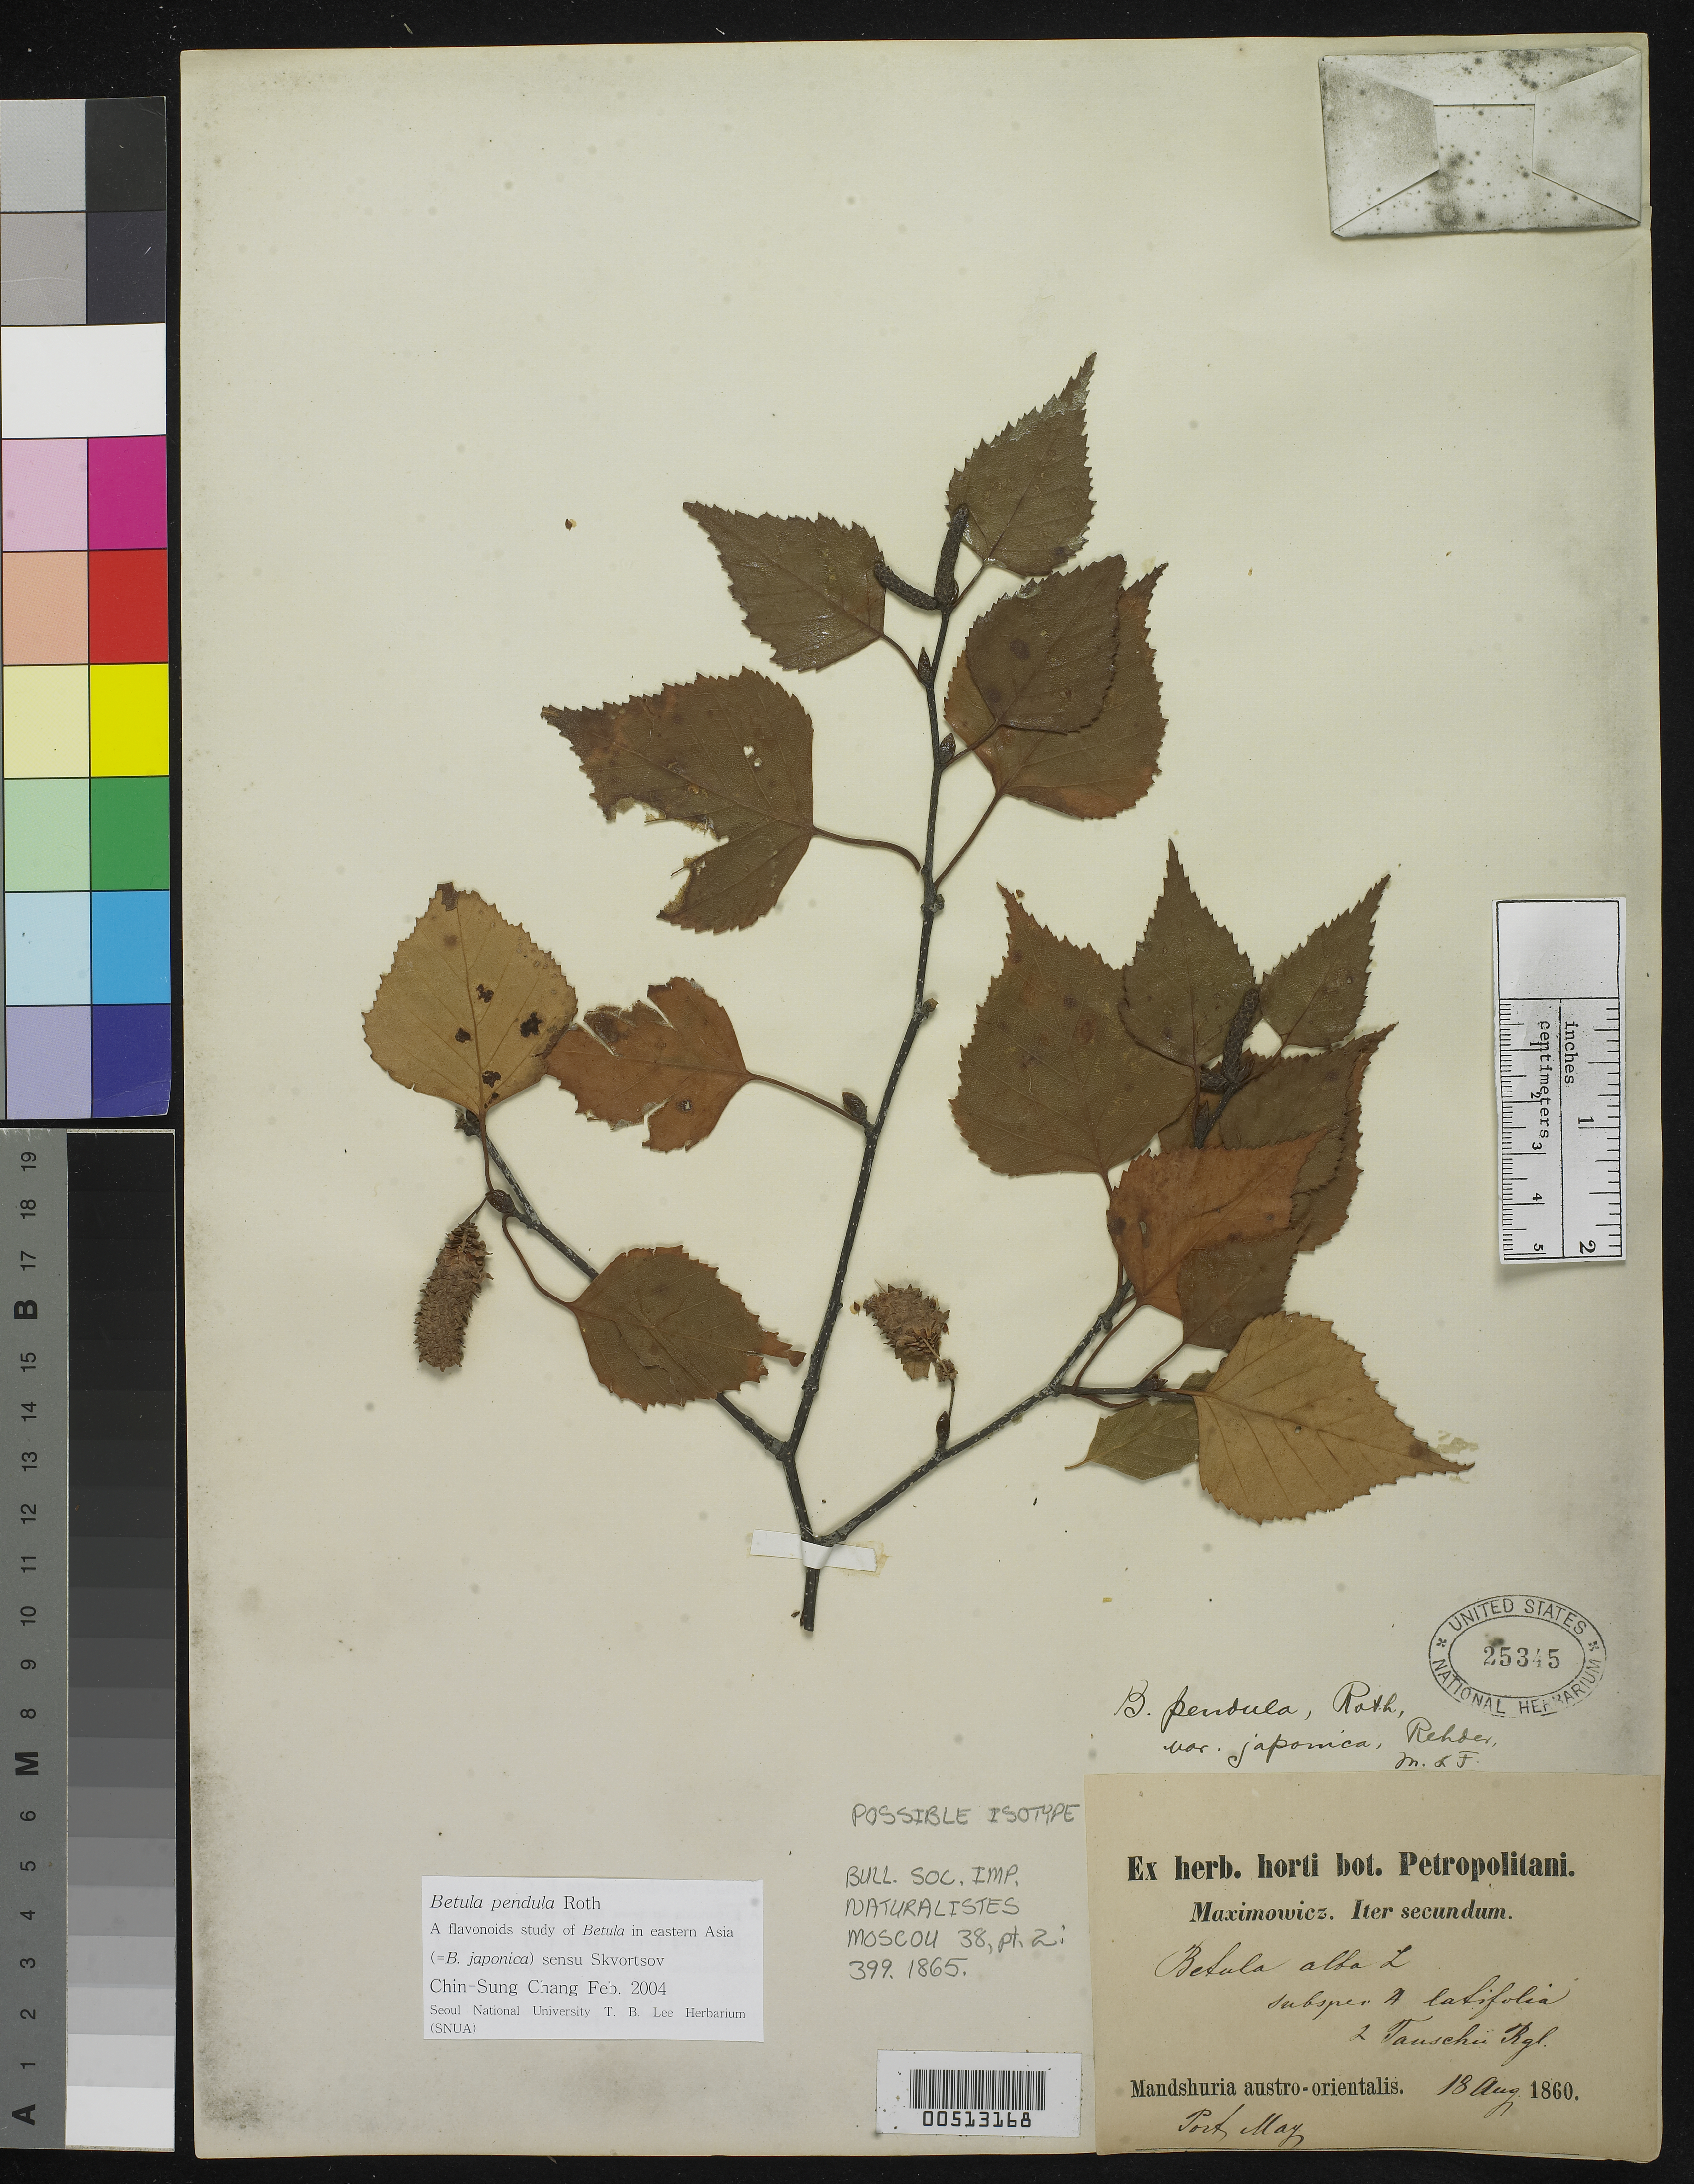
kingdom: Plantae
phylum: Tracheophyta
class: Magnoliopsida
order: Fagales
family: Betulaceae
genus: Betula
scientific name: Betula alba var. tauschii-strobilis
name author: Regel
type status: Possible Isotype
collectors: C. J. Maximowicz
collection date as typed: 18 Aug 1860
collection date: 1860-08-18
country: China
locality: Mandshuria Austro-orientalis, Port May.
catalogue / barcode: US 25345